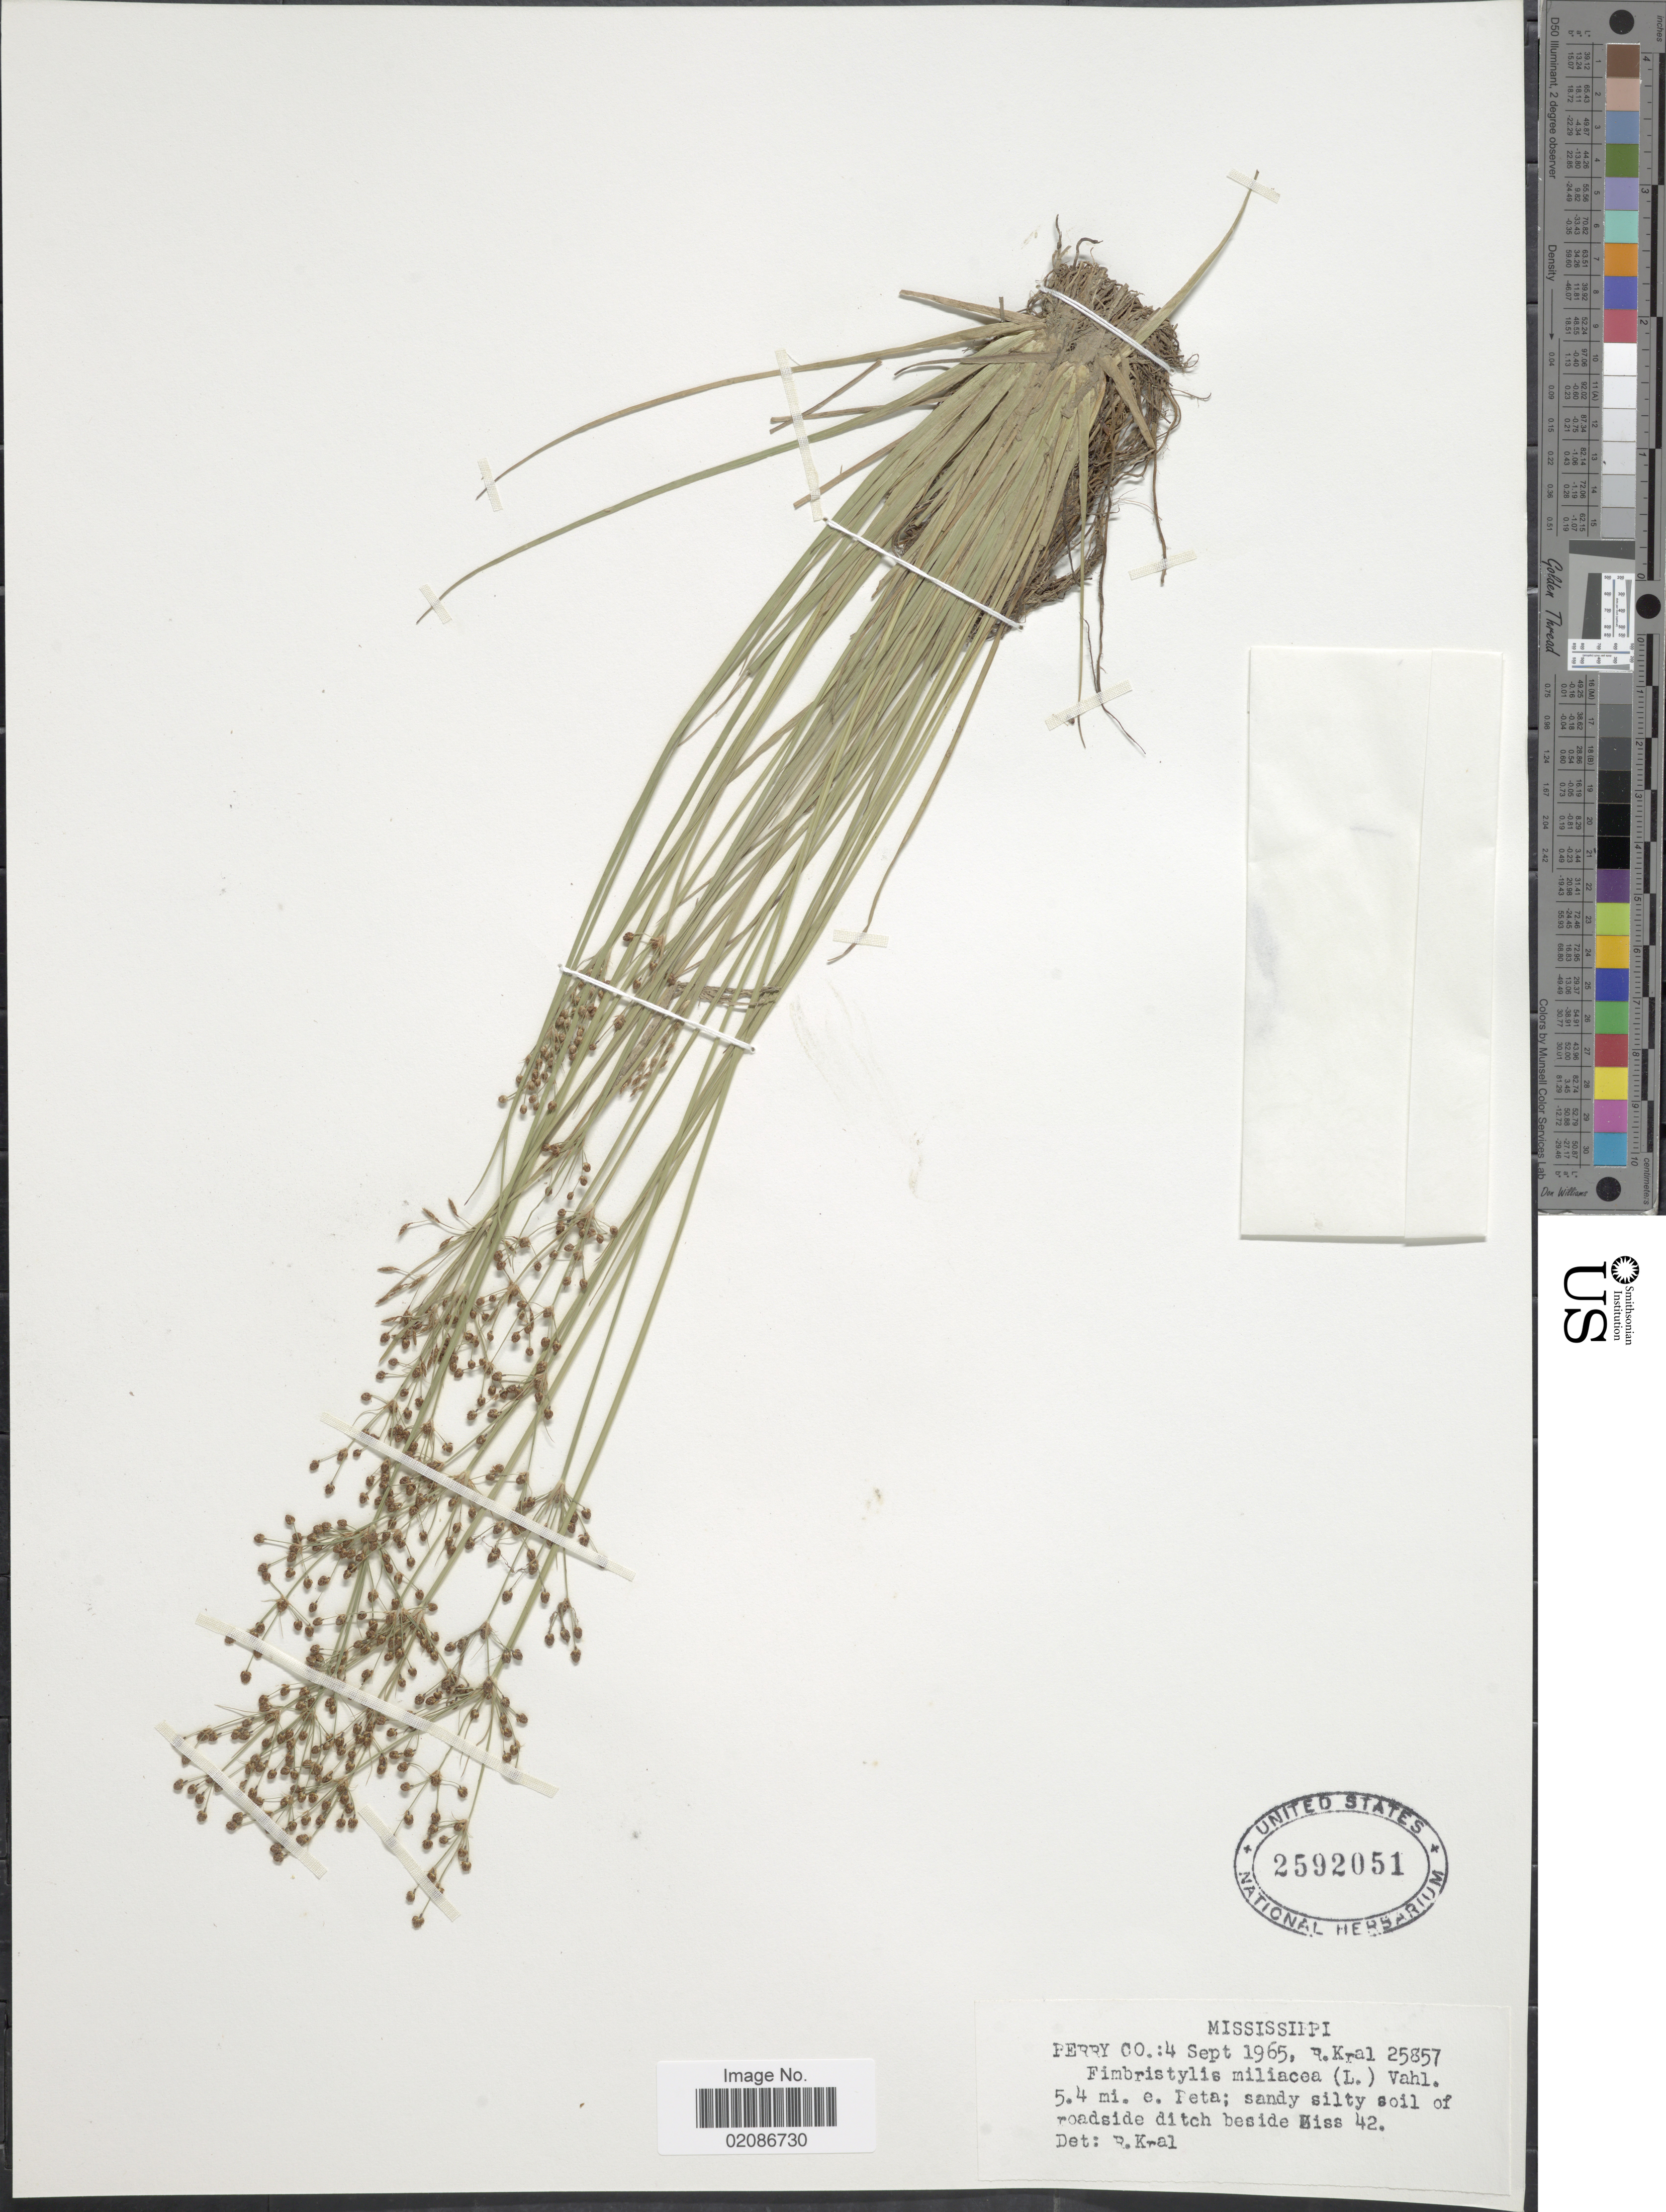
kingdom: Plantae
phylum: Tracheophyta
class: Liliopsida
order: Poales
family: Cyperaceae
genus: Fimbristylis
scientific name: Fimbristylis littoralis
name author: Gaudich.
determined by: Strong, M. T., (US), Smithsonian Institution - National Museum of Natural History (UNITED STATES)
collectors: R. Kral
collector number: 25857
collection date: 1965-09-04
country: United States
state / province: Mississippi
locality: Perry Co.: 5.4 mi. e. Peta; sandy silty soil of roadside ditch beside Miss 42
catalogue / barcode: US 2592051